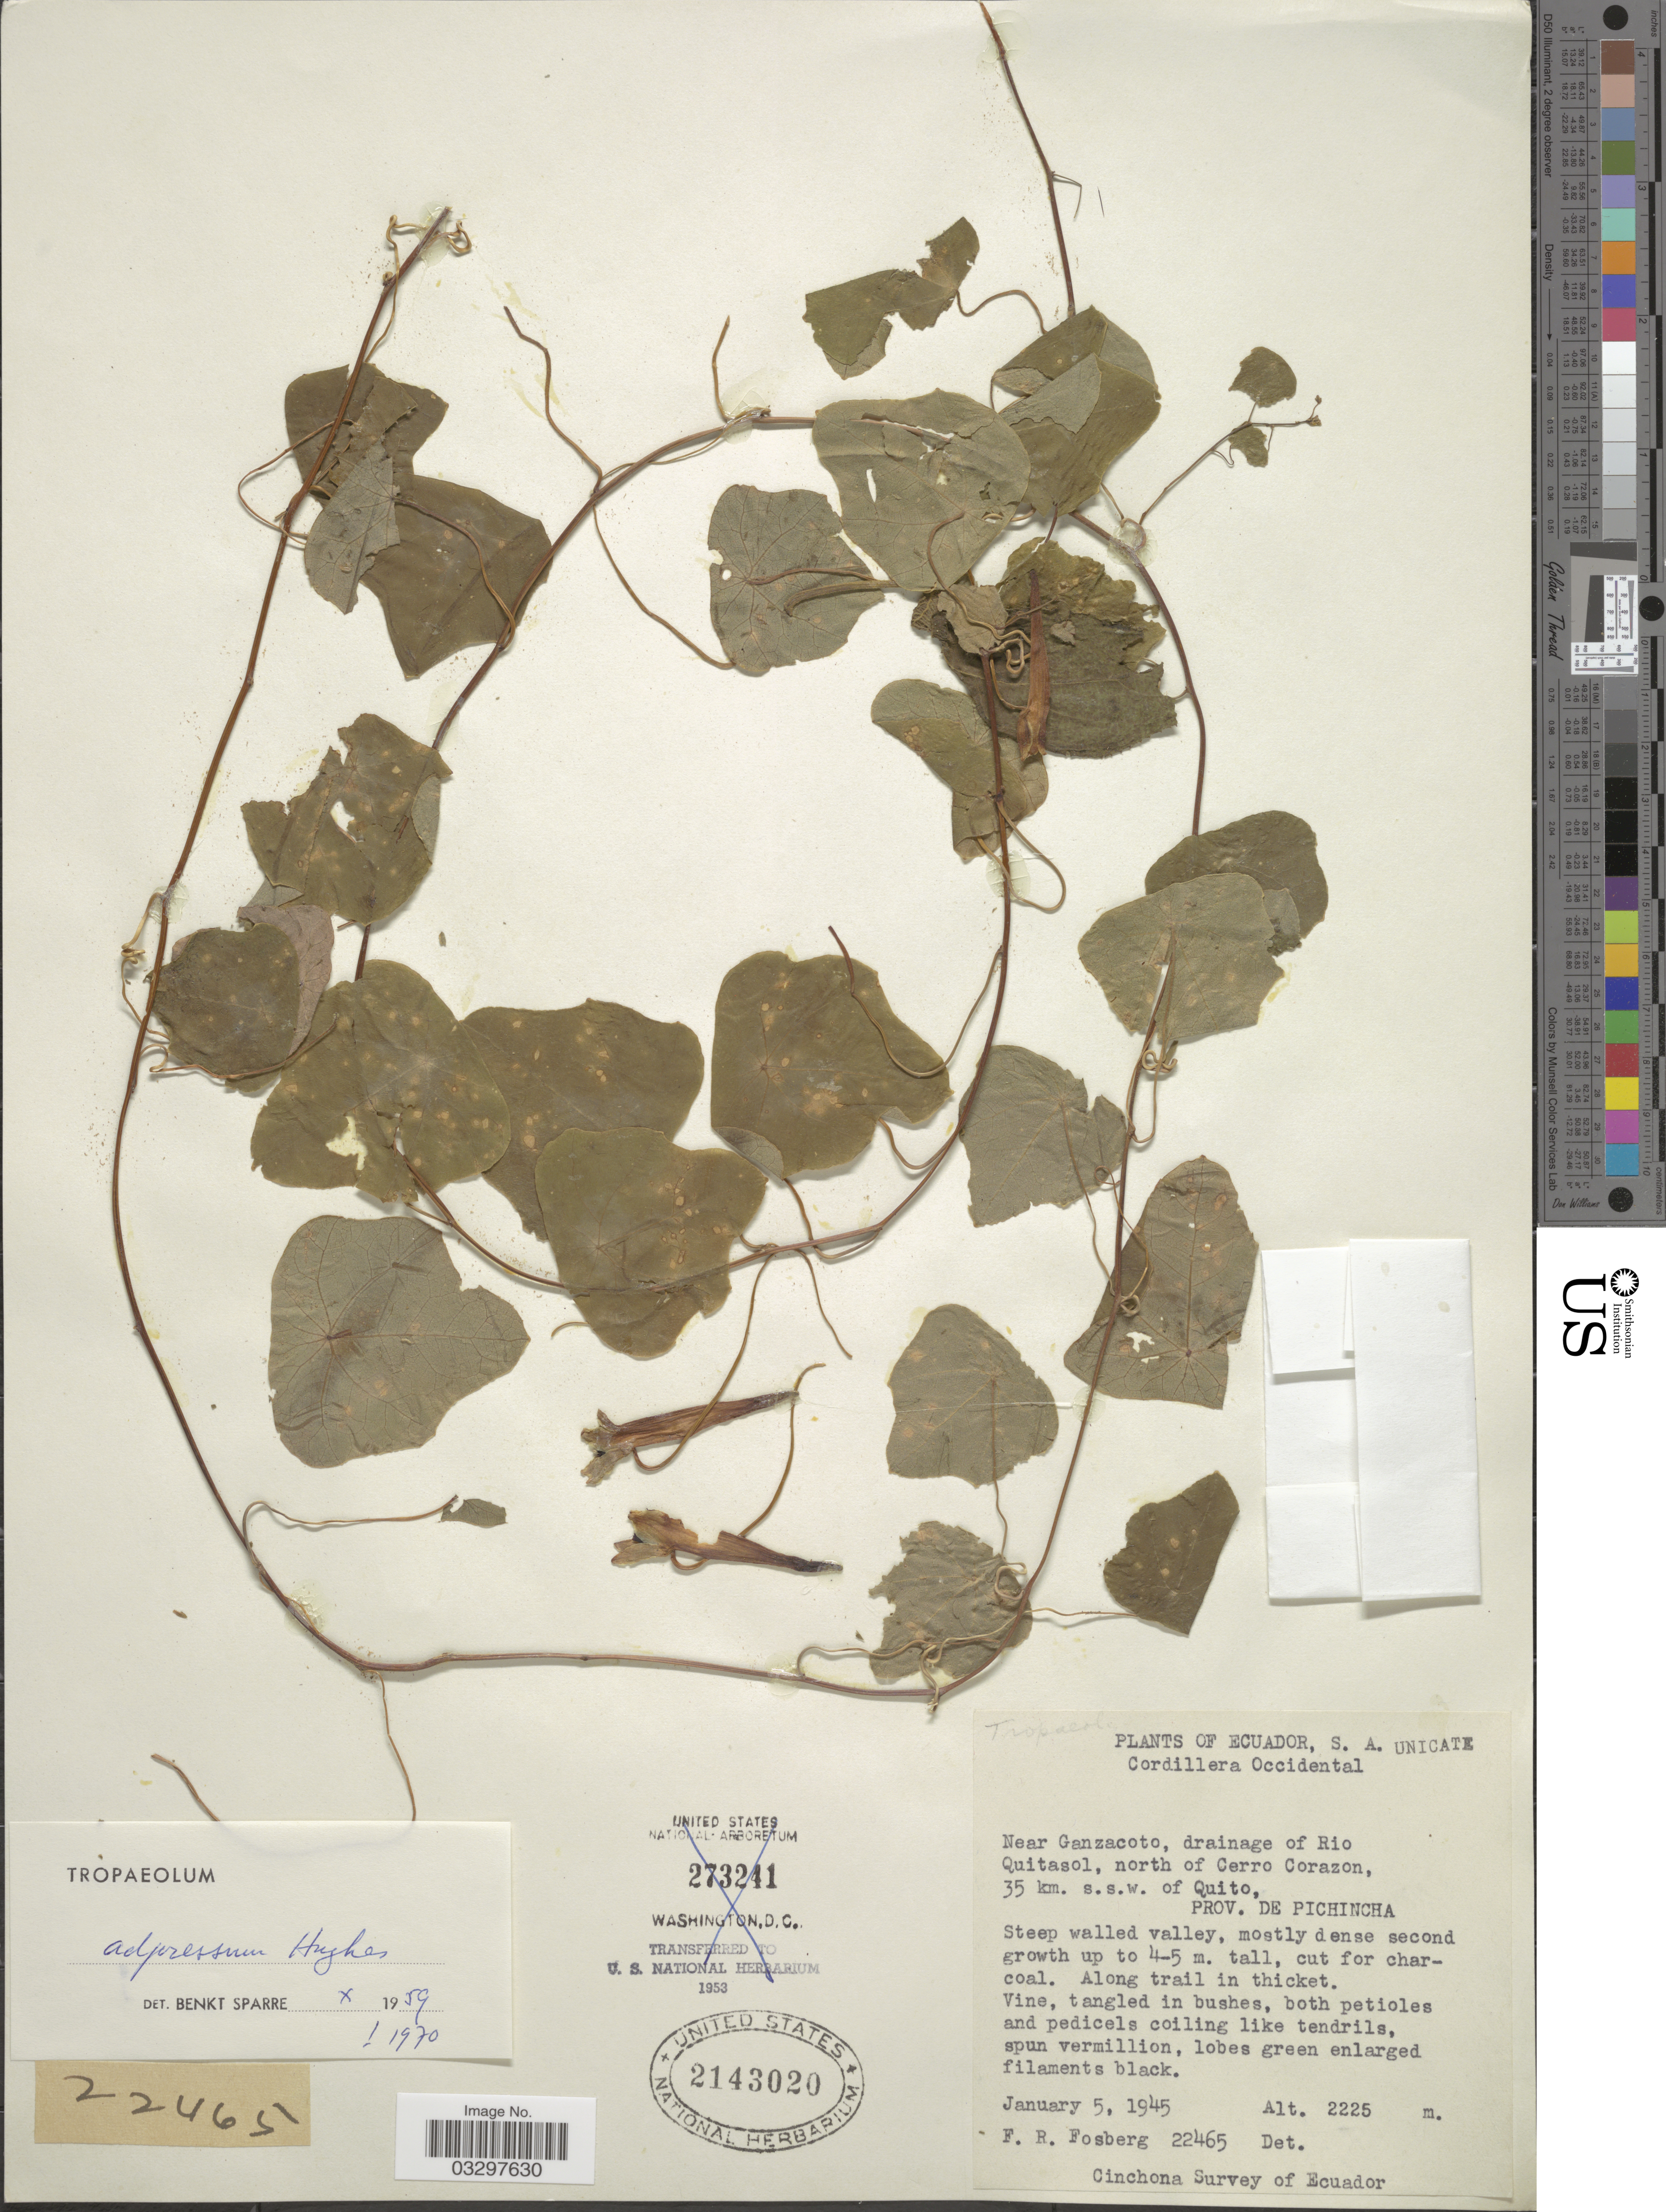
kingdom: Plantae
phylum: Tracheophyta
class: Magnoliopsida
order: Brassicales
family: Tropaeolaceae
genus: Tropaeolum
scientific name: Tropaeolum adpressum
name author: Hughes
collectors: F. R. Fosberg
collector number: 22465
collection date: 1945-01-05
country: Ecuador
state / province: Pichincha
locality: Cordillera Occidental. Near Ganzacoto, drainage of Rio Quitasol, north of Cerro Corazon, 35 km. s.s.w. of Quito, Prov. de Pichincha.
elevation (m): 2225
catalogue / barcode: US 2143020